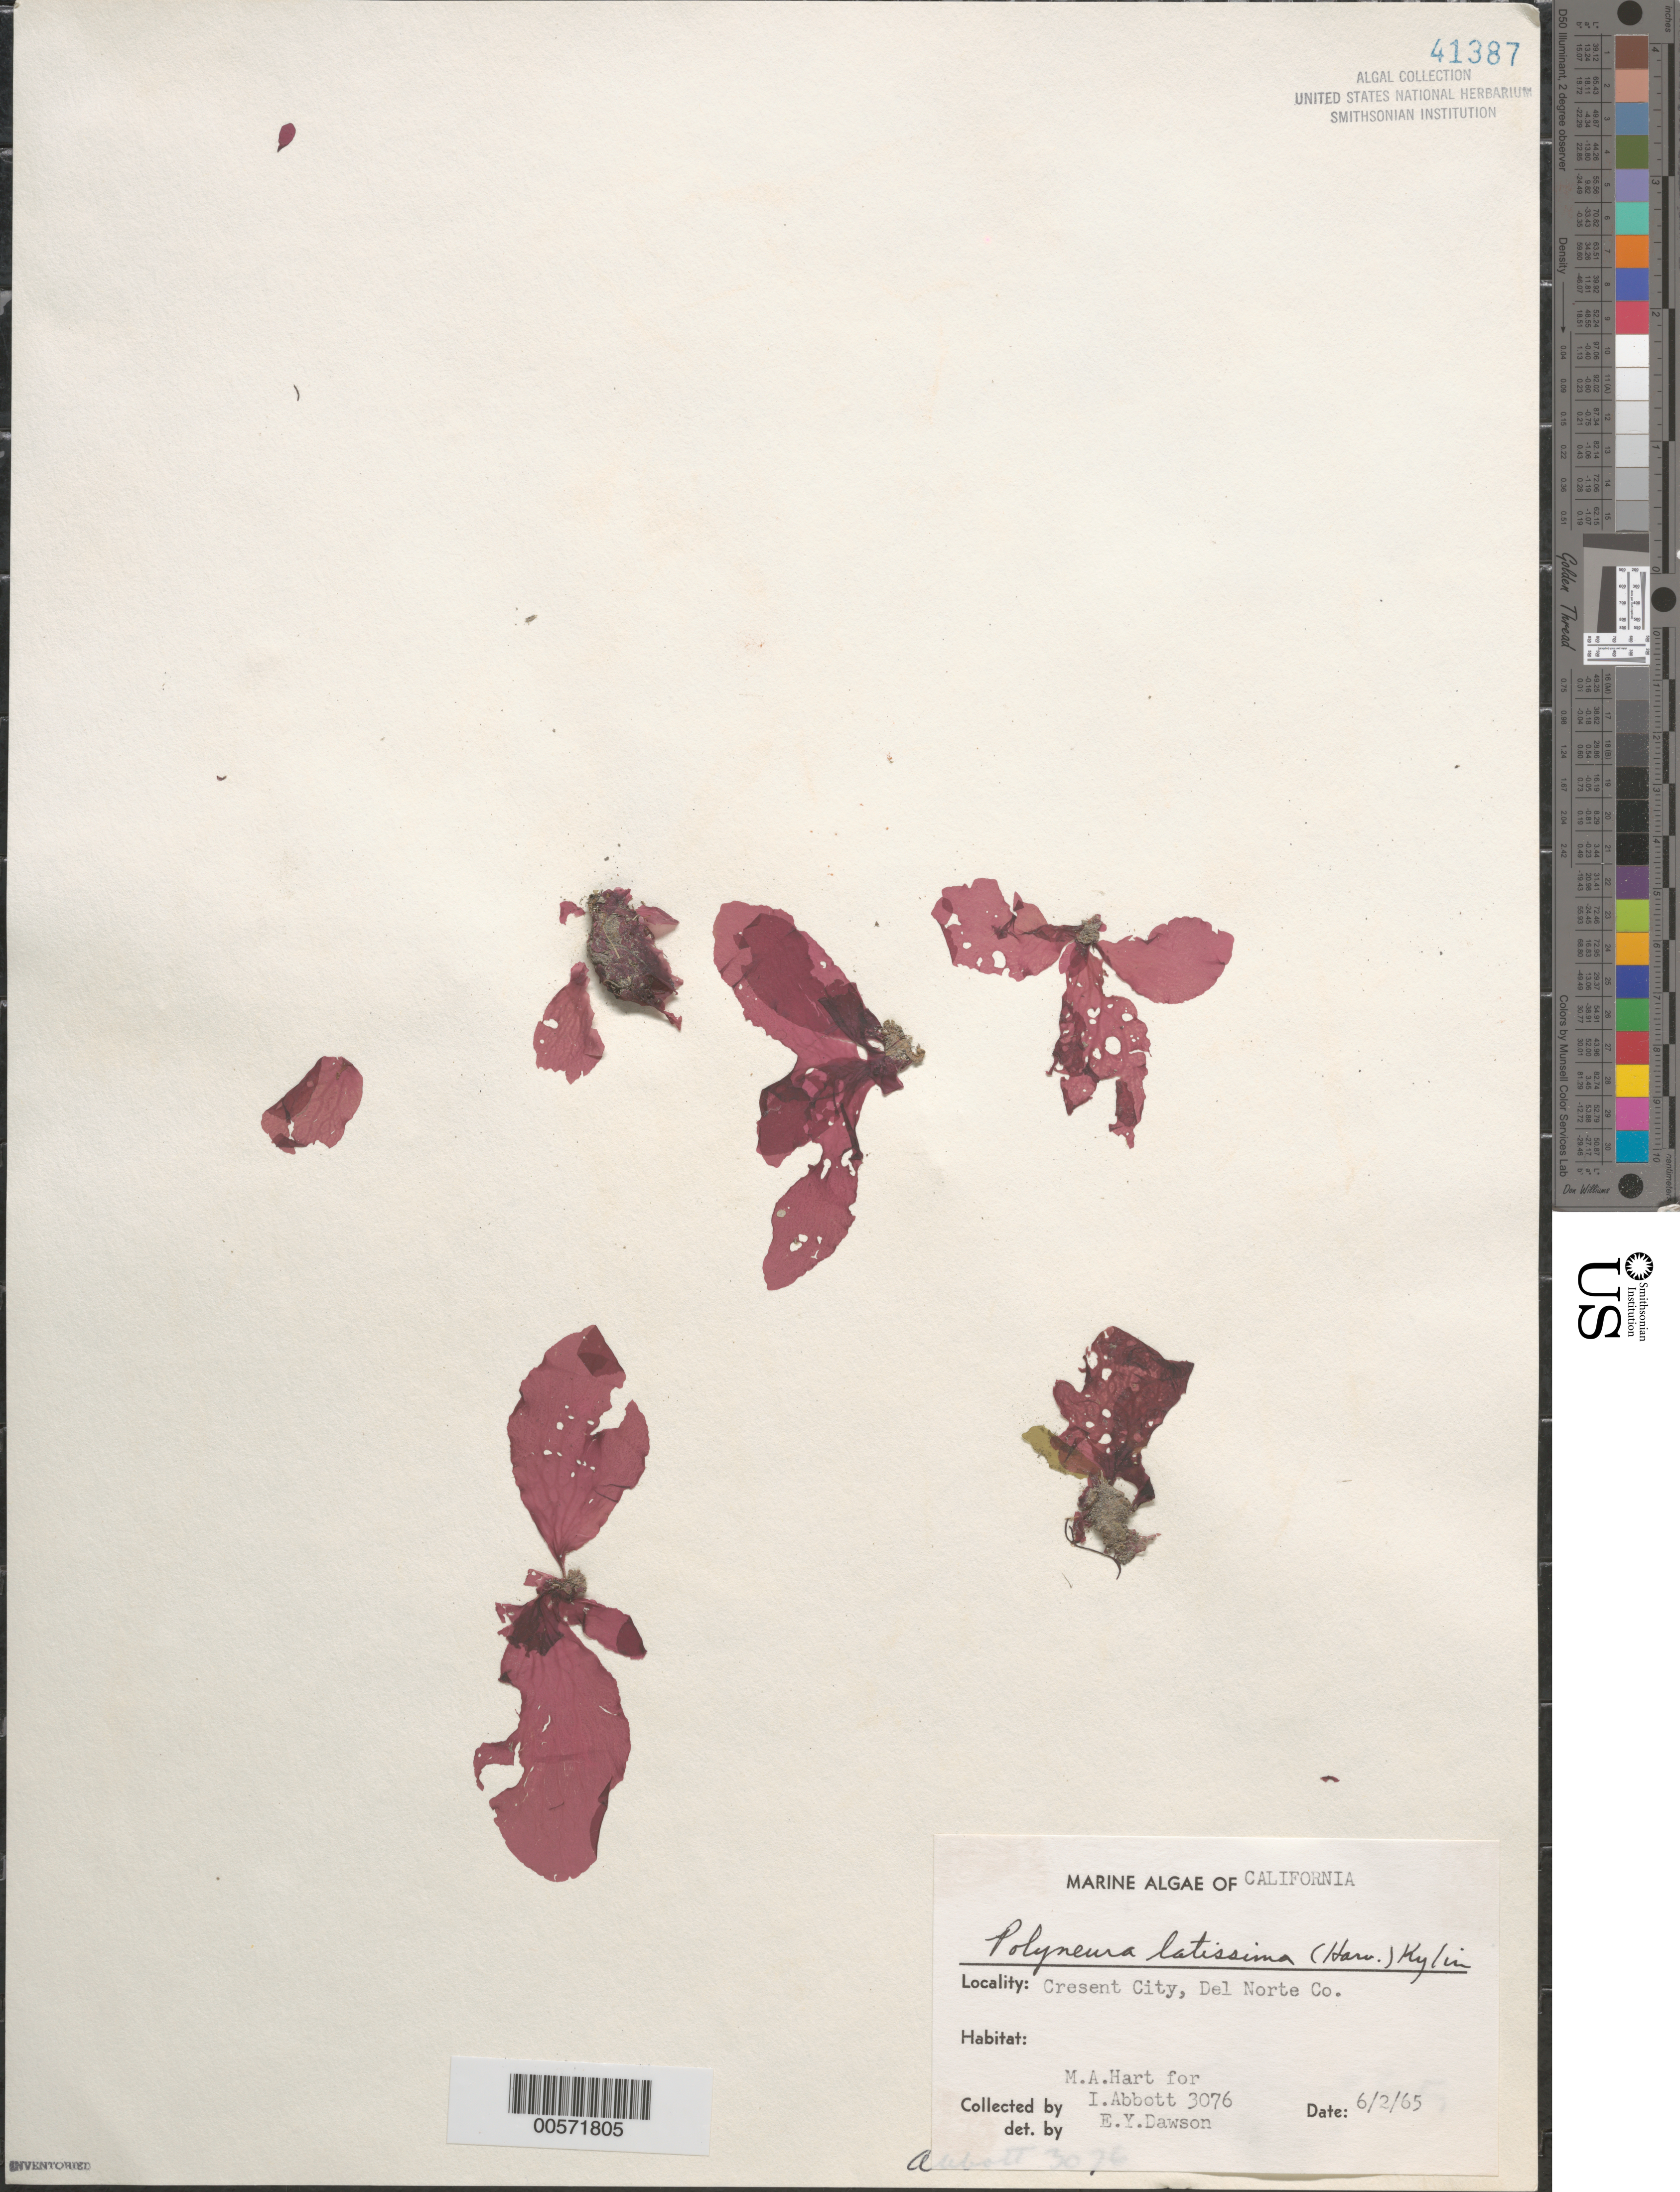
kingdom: Plantae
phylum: Rhodophyta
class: Florideophyceae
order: Ceramiales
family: Delesseriaceae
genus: Polyneura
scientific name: Polyneura latissima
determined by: Dawson, E. Y.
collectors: M. A. Hart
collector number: IAA 3076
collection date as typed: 02 Jun 1965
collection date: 1965-06-02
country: United States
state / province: California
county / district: Del Norte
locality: Crescent City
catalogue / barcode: US 41387